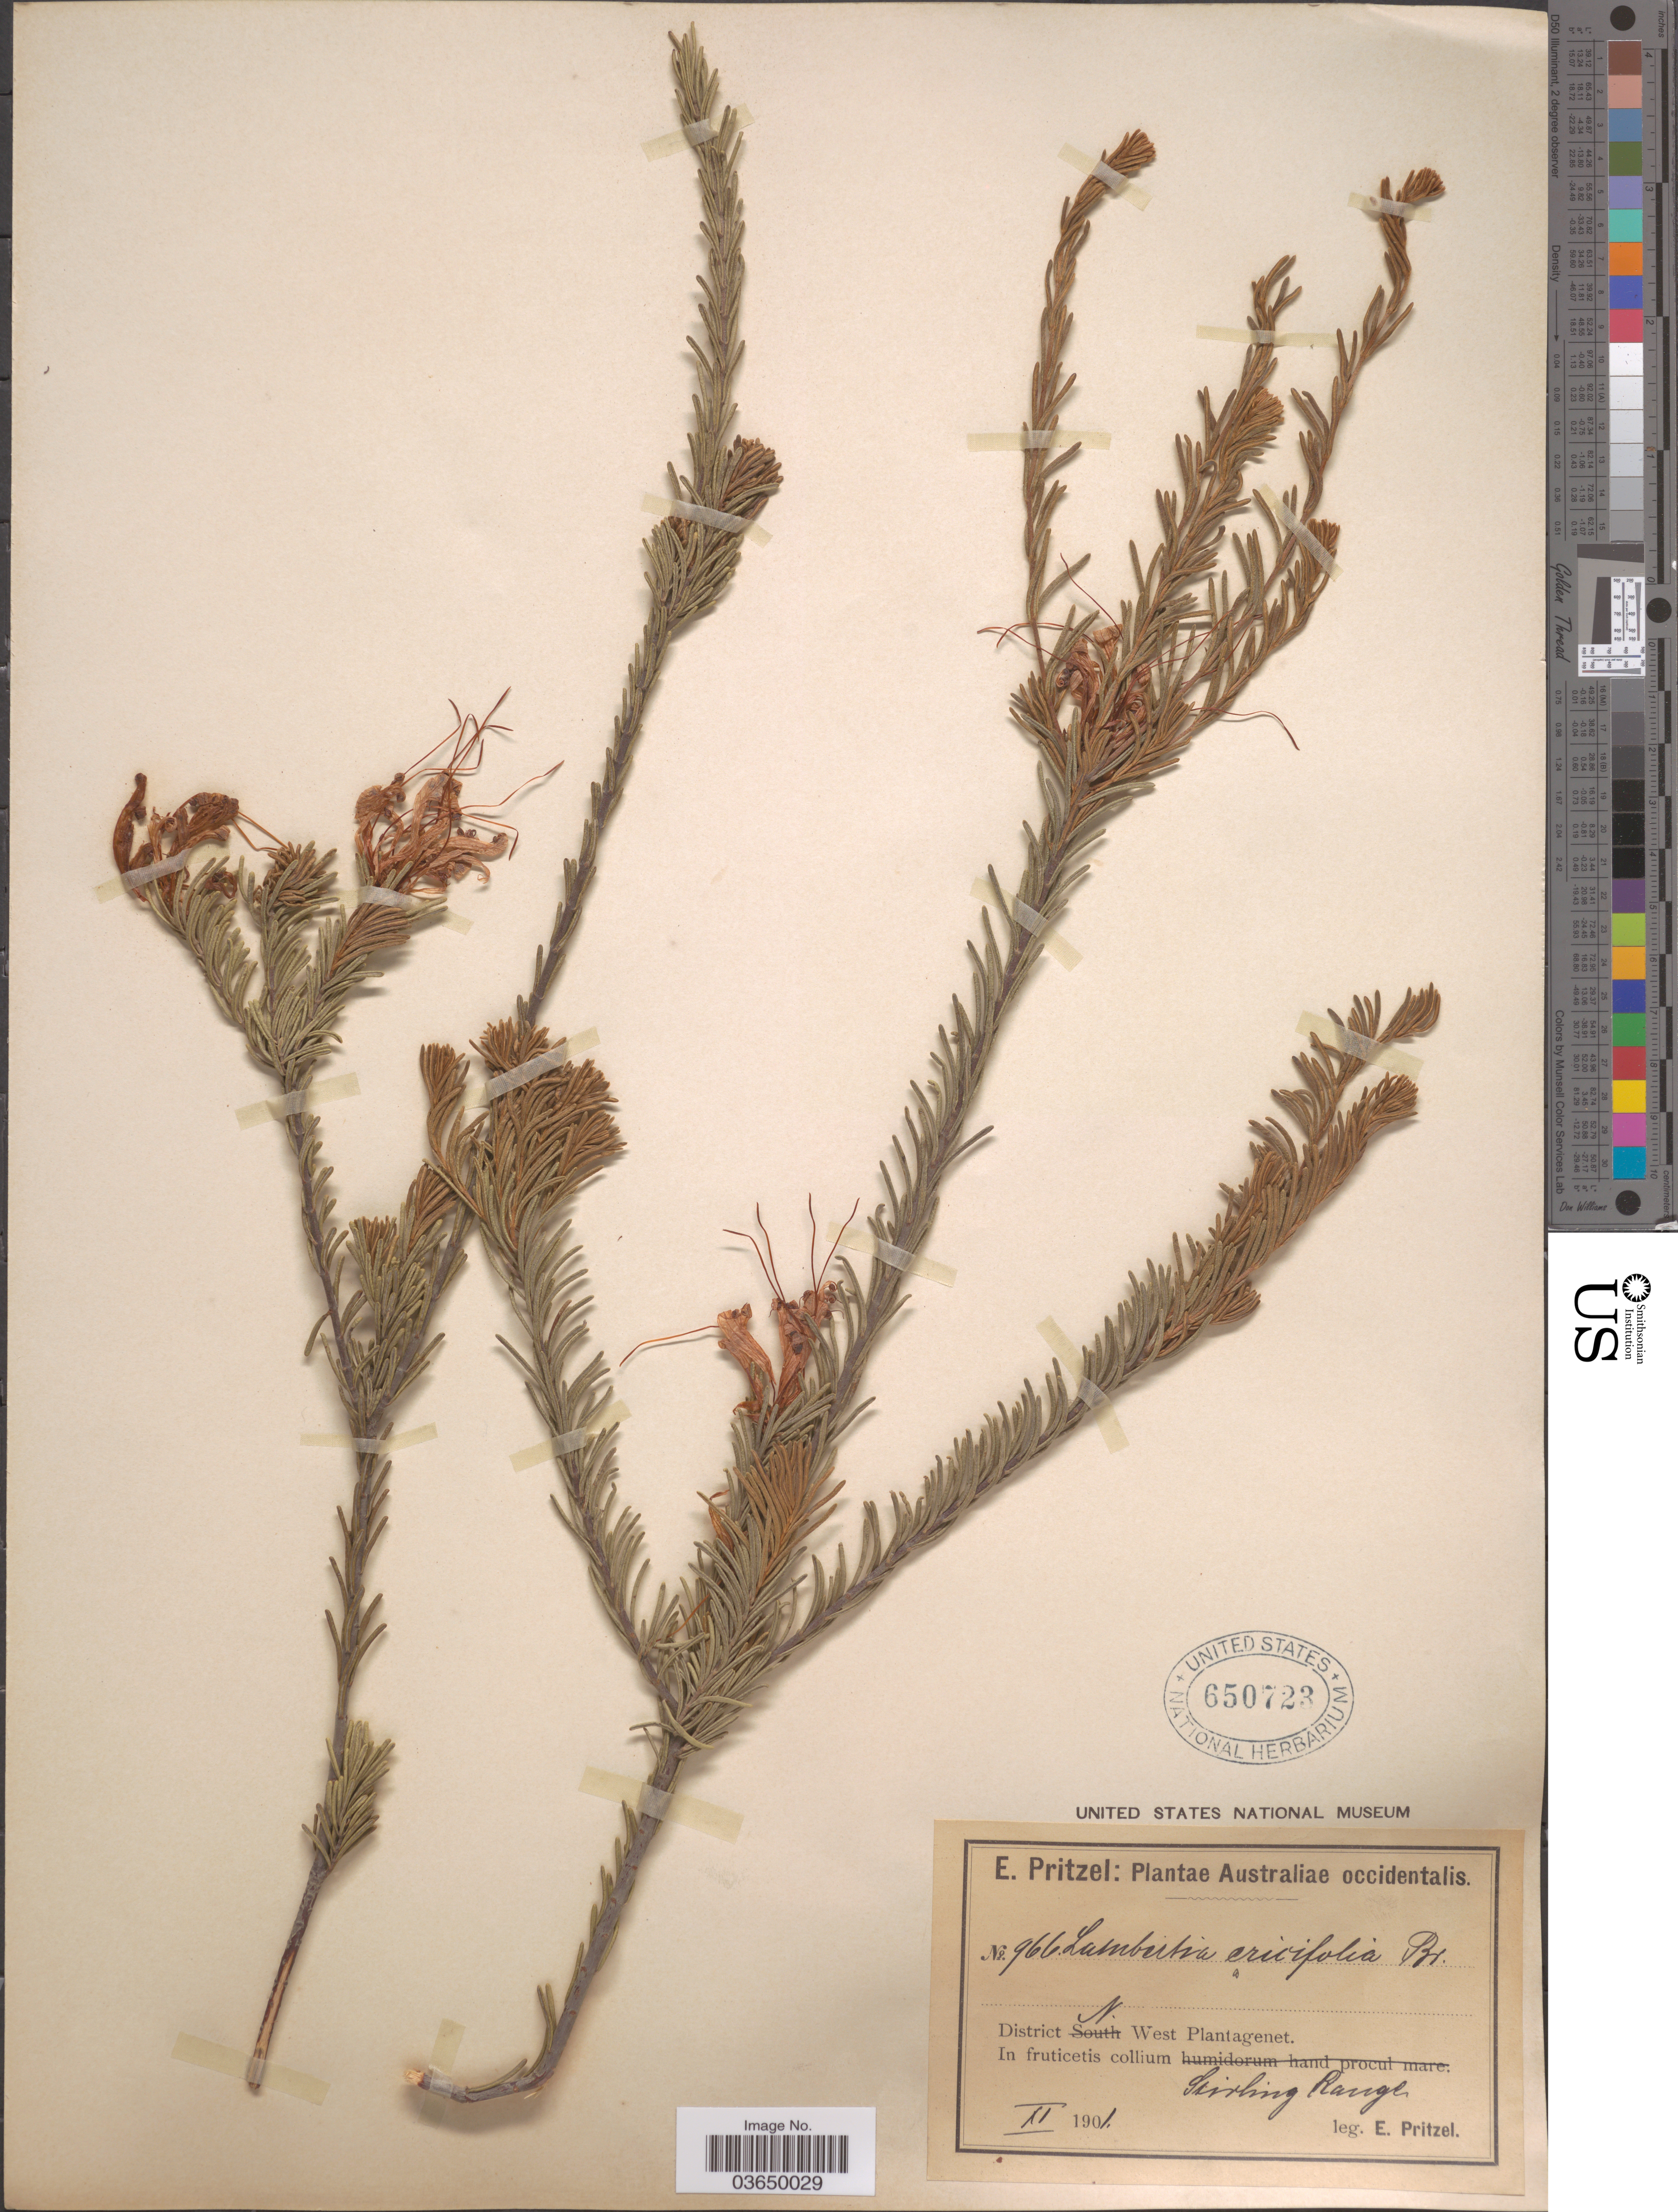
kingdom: Plantae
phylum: Tracheophyta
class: Magnoliopsida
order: Proteales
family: Proteaceae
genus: Lambertia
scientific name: Lambertia ericifolia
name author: R. Br.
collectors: E. G. Pritzel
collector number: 966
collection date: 1901-11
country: Australia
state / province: Western Australia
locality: Australiae occidentalis. District N. West Plantagenet. In fruticetis collium Stirling Range.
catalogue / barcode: US 650723